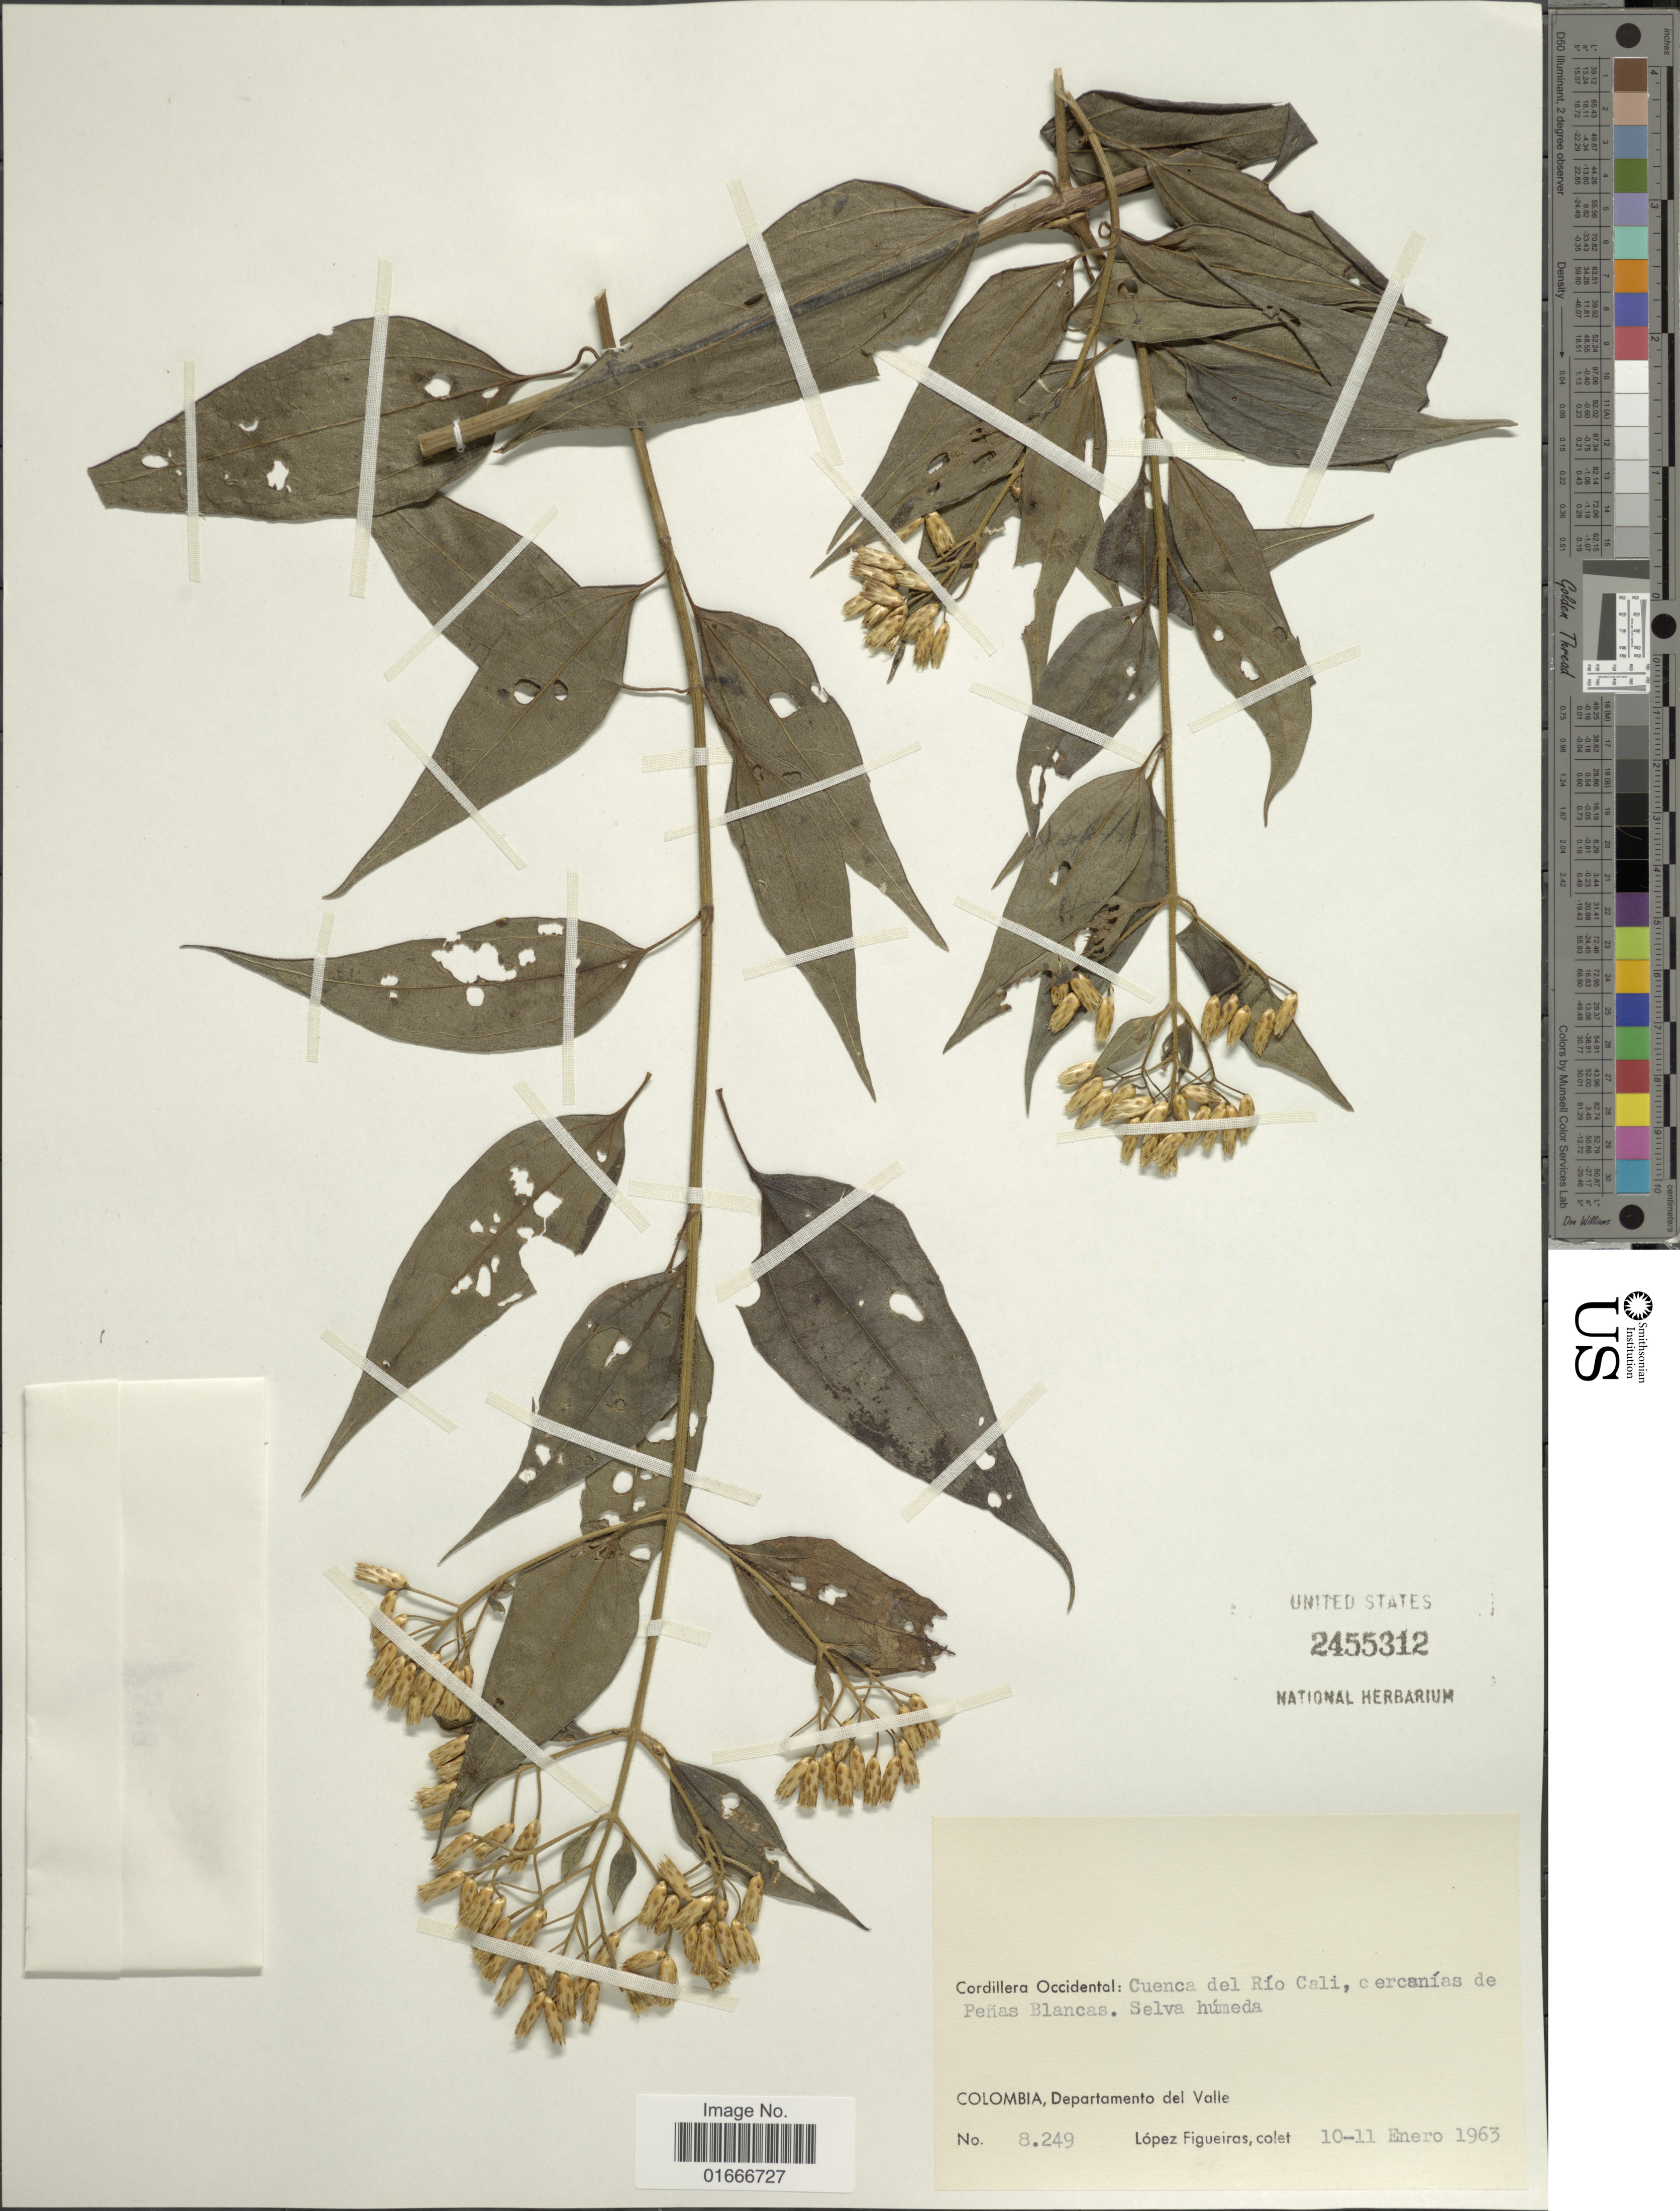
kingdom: Plantae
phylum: Tracheophyta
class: Magnoliopsida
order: Asterales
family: Asteraceae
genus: Chromolaena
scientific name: Chromolaena odorata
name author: (L.) R.M. King & H. Rob.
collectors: M. López Figueiras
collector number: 8249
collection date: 1963-01-10/1963-01-11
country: Colombia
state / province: Valle del Cauca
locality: Cordillera Occidental, Cuenca del Rio Cali, cercanias de Penas Blancas, Departamento del Valle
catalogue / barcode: US 2455312